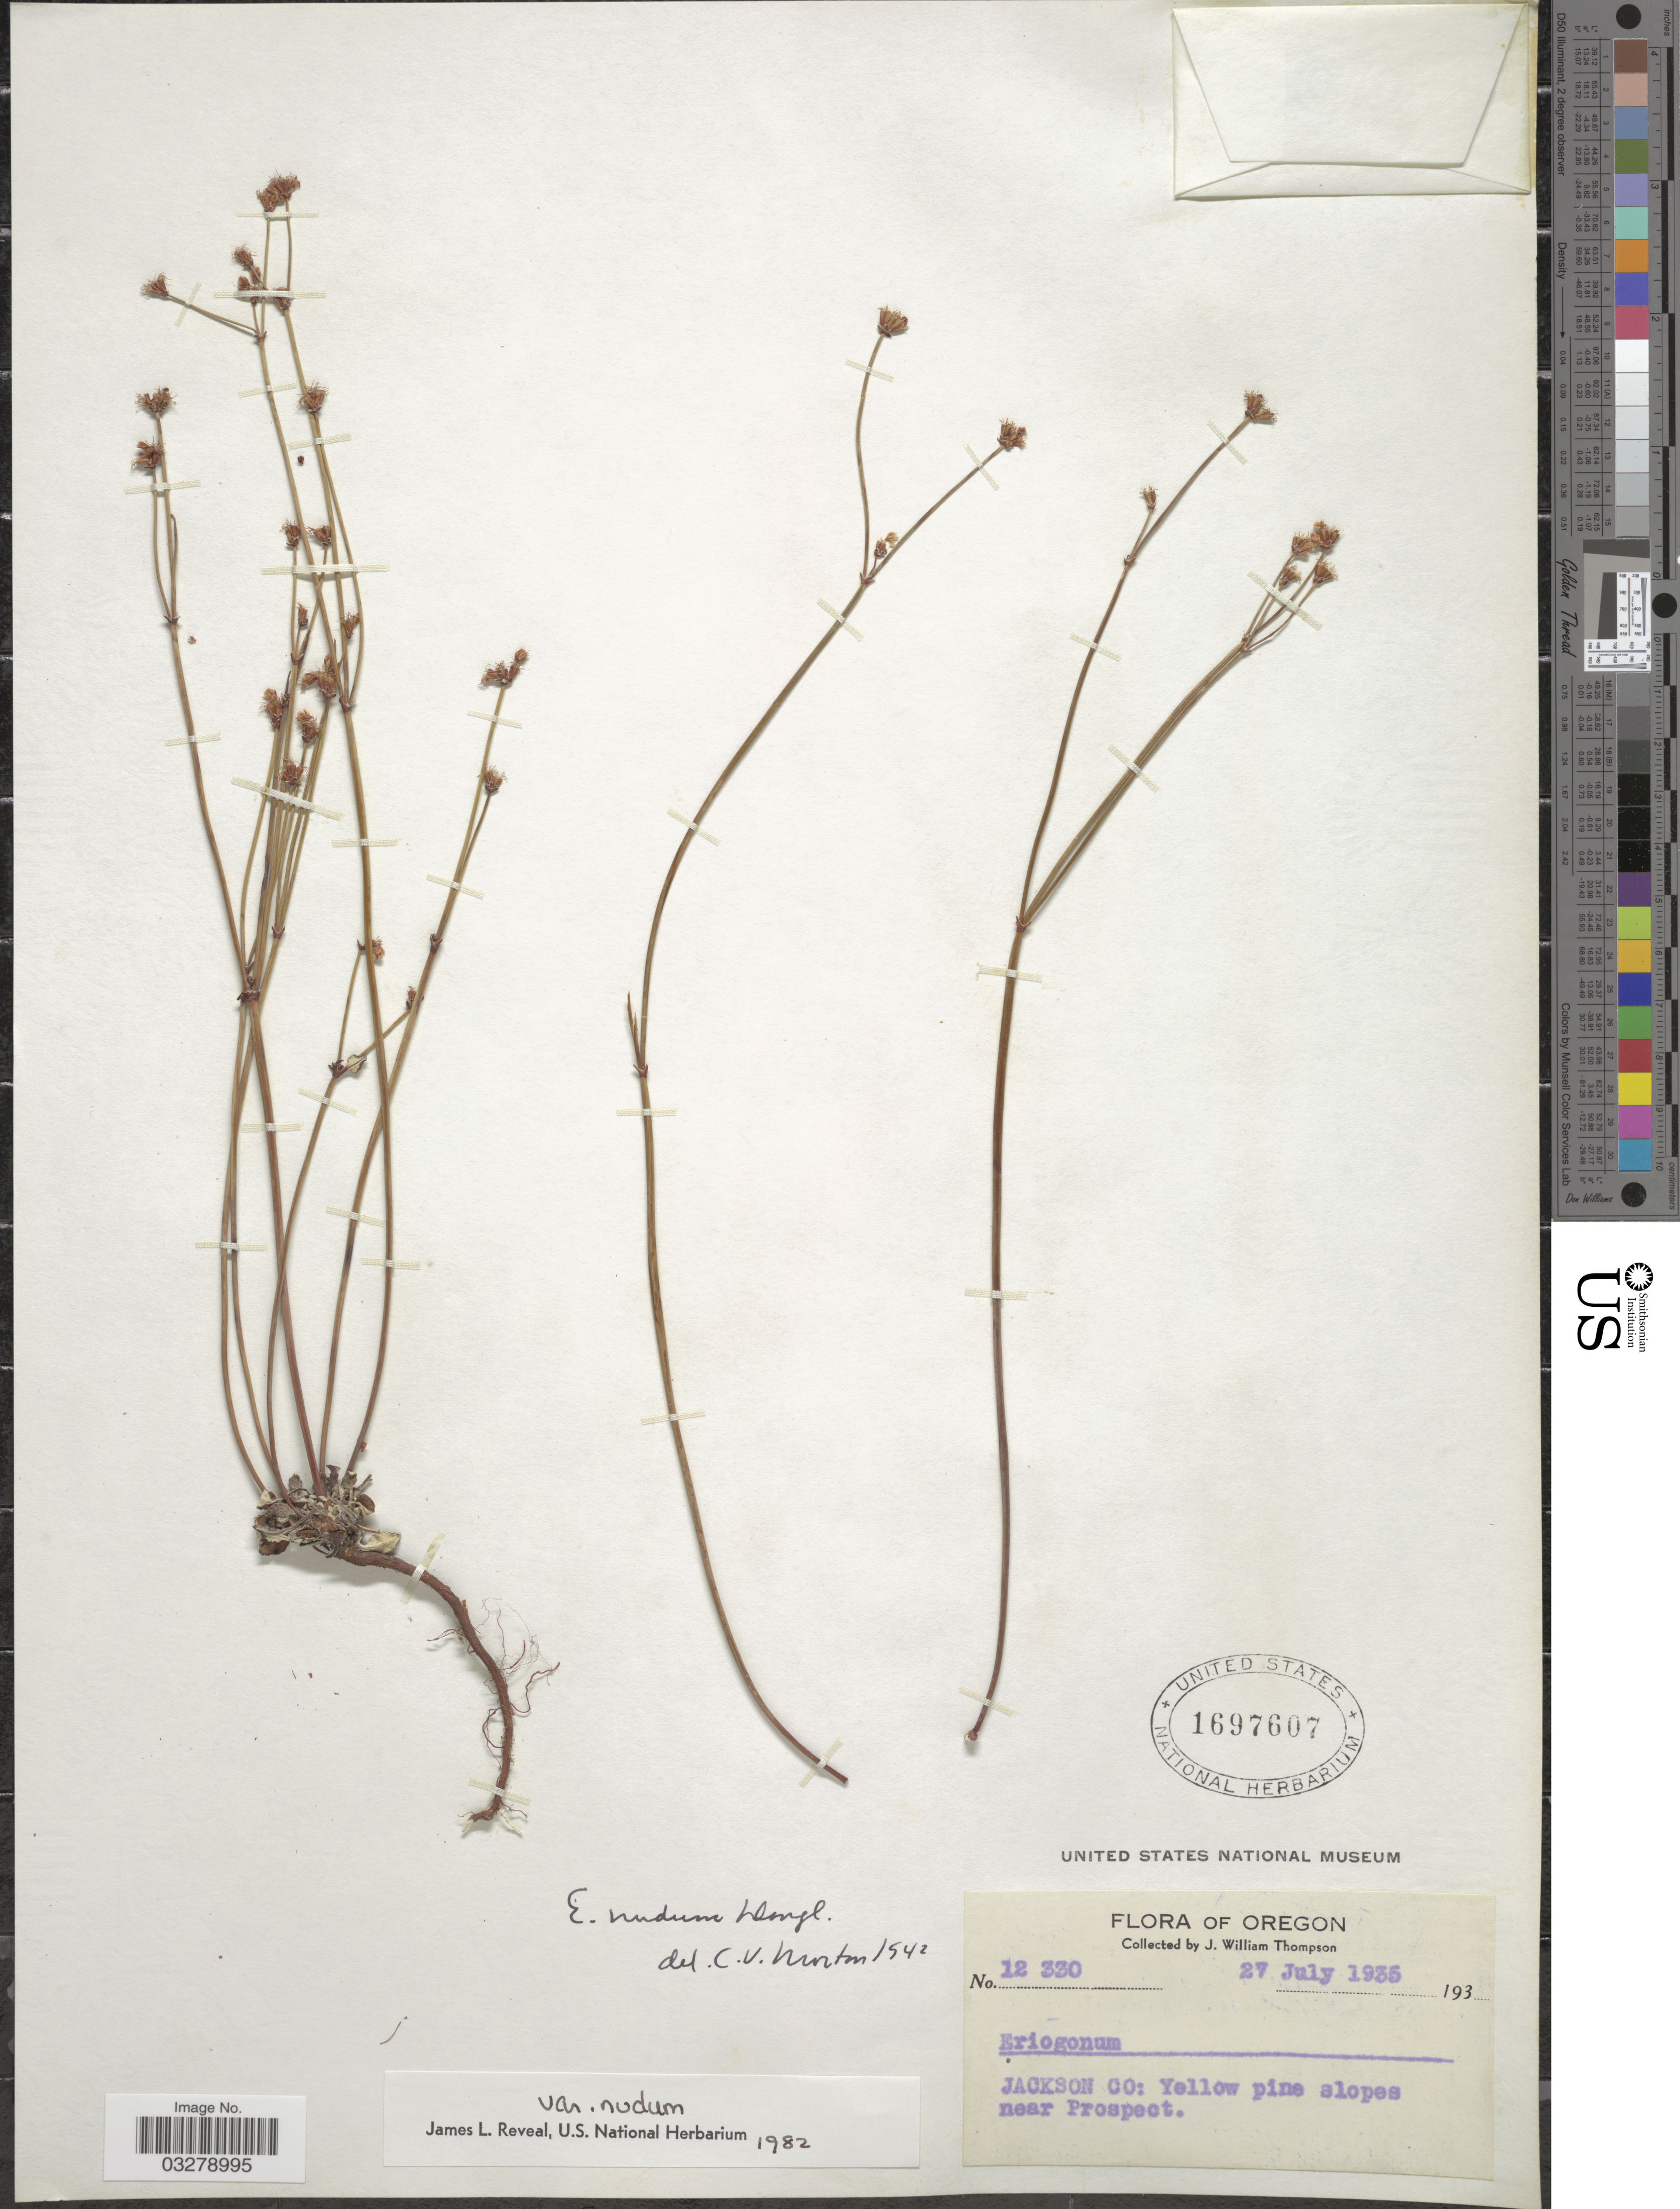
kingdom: Plantae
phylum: Tracheophyta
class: Magnoliopsida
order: Caryophyllales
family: Polygonaceae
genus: Eriogonum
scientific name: Eriogonum nudum var. nudum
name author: Douglas ex Benth.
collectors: J. W. Thompson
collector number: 12330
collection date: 1935-07-27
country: United States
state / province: Oregon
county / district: Jackson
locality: Jackson Co: Yellow pine slopes near Prospect.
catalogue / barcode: US 1697607